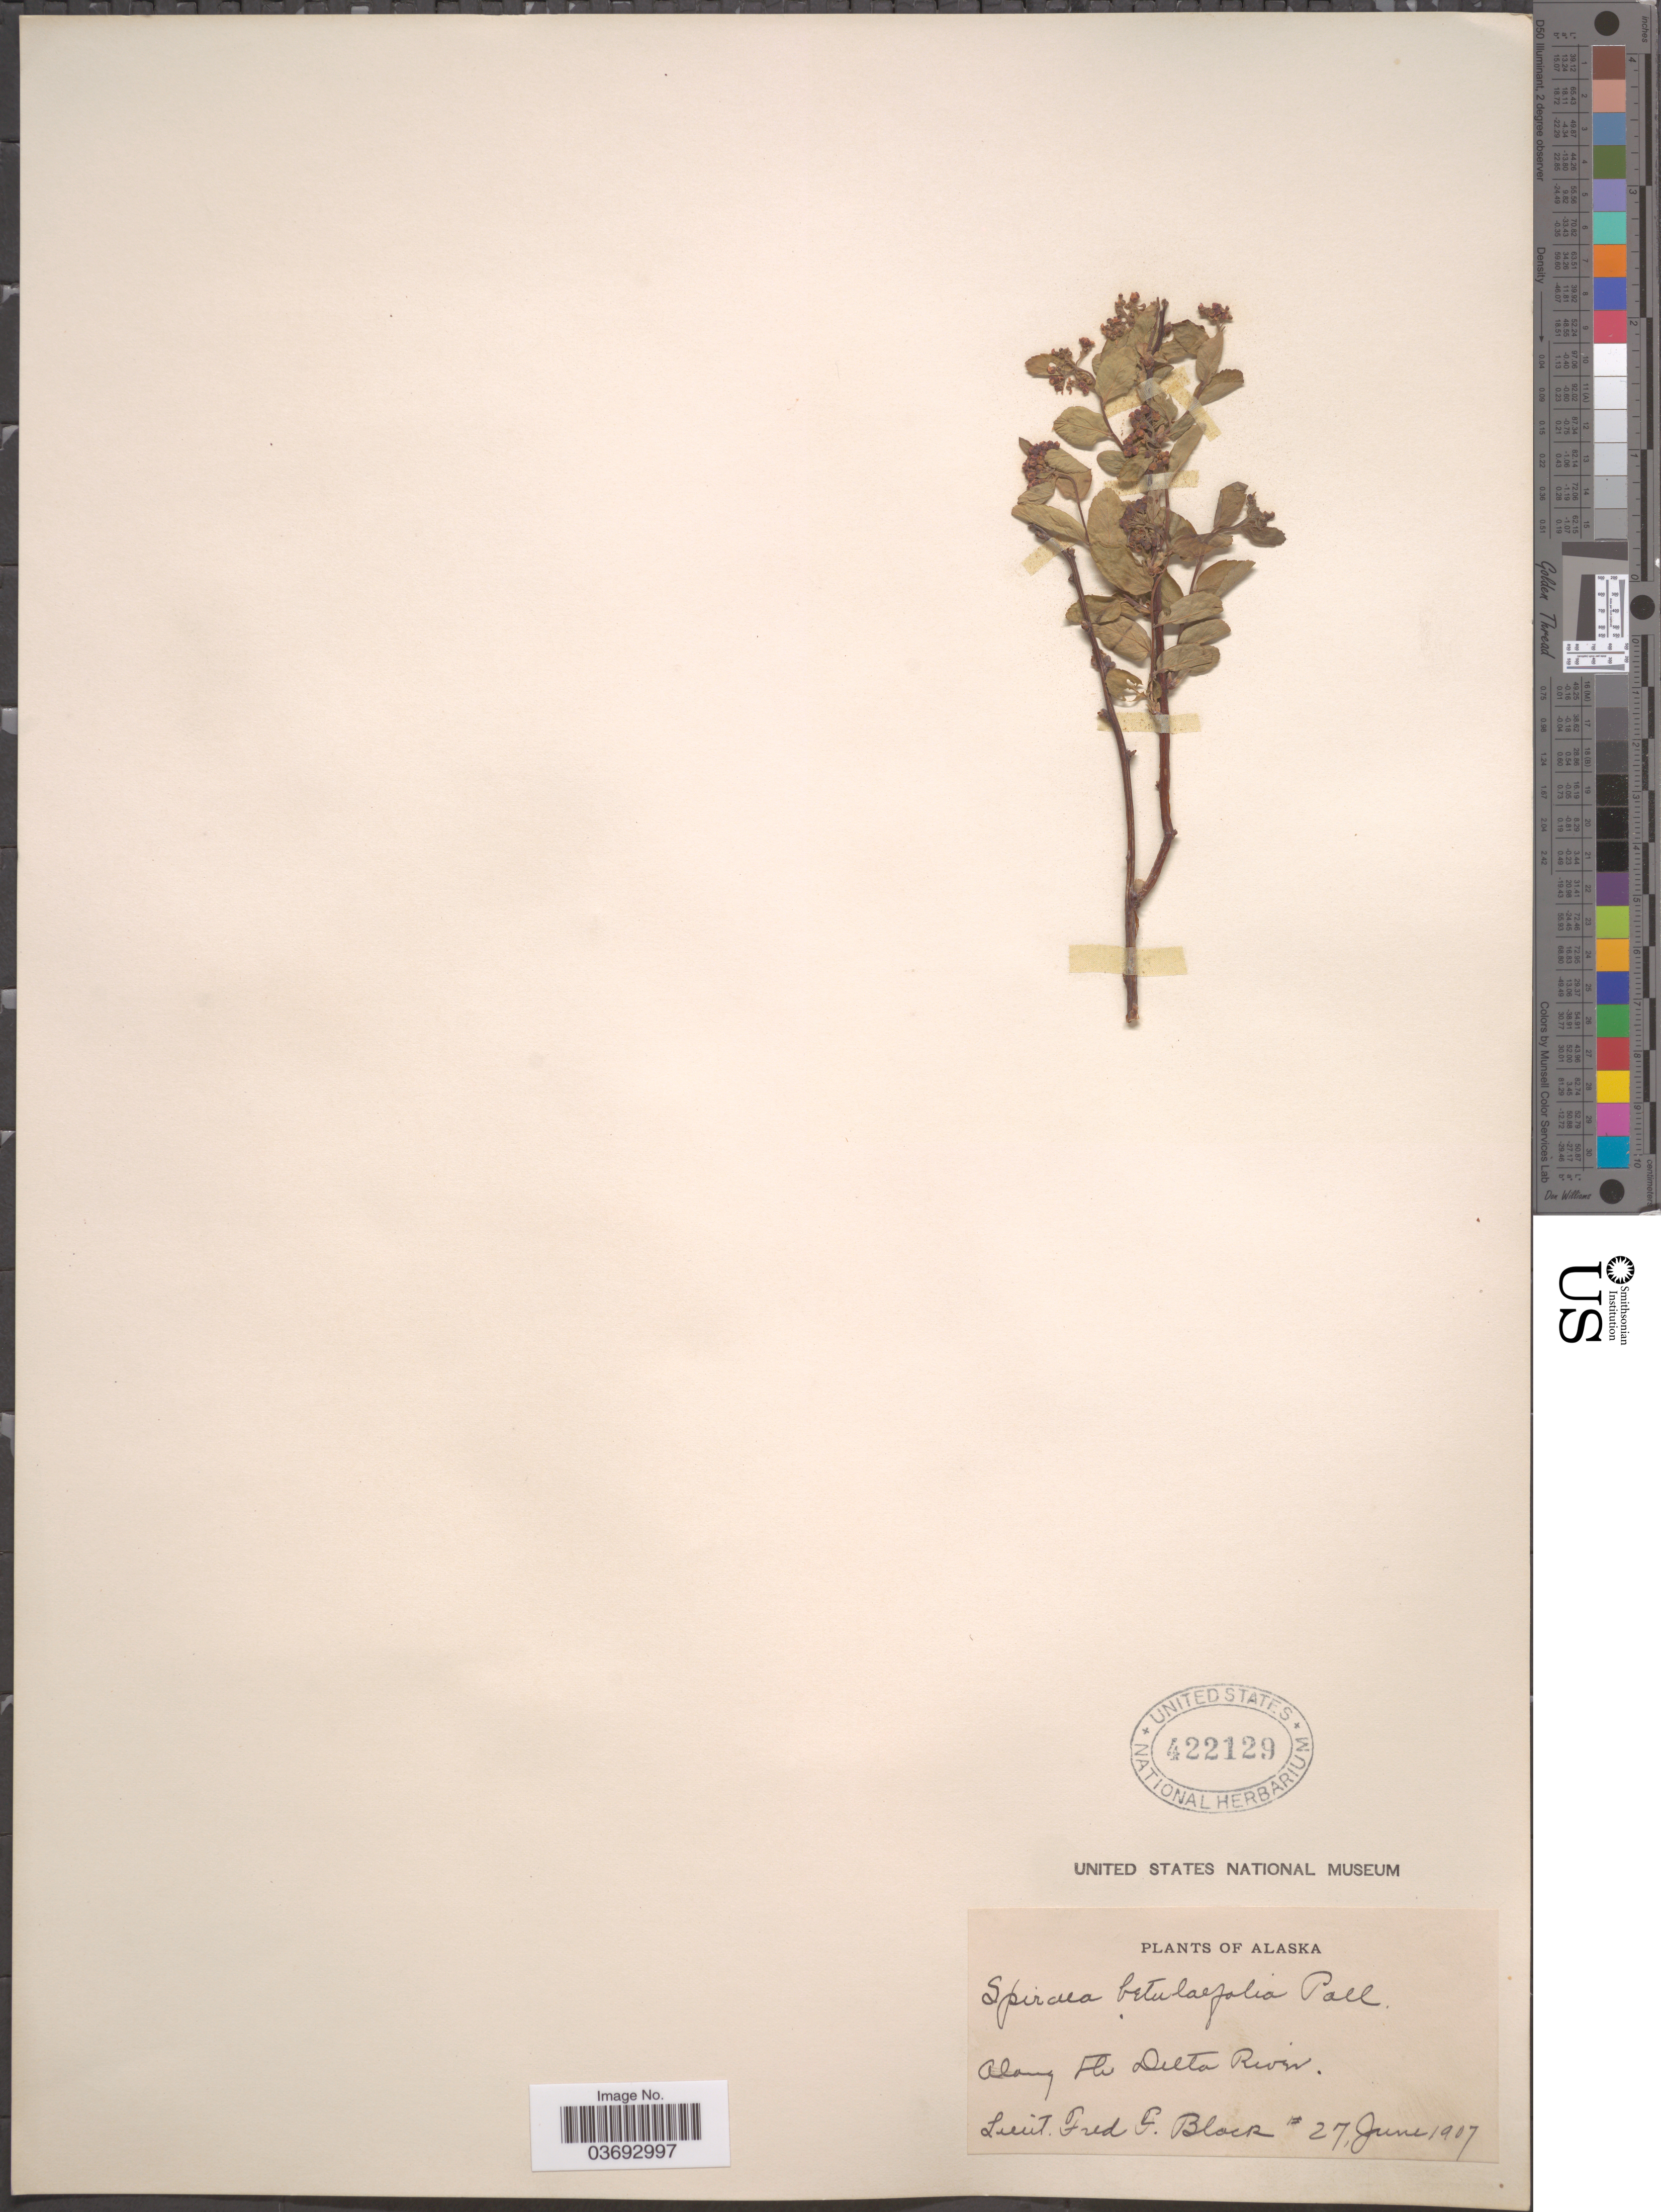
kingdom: Plantae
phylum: Tracheophyta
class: Magnoliopsida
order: Rosales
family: Rosaceae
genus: Spiraea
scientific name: Spiraea stevenii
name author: (C.K. Schneid.) Rydb.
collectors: F. Black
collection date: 1907-06-27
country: United States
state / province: Alaska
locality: Along the Delta River.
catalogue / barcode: US 422129